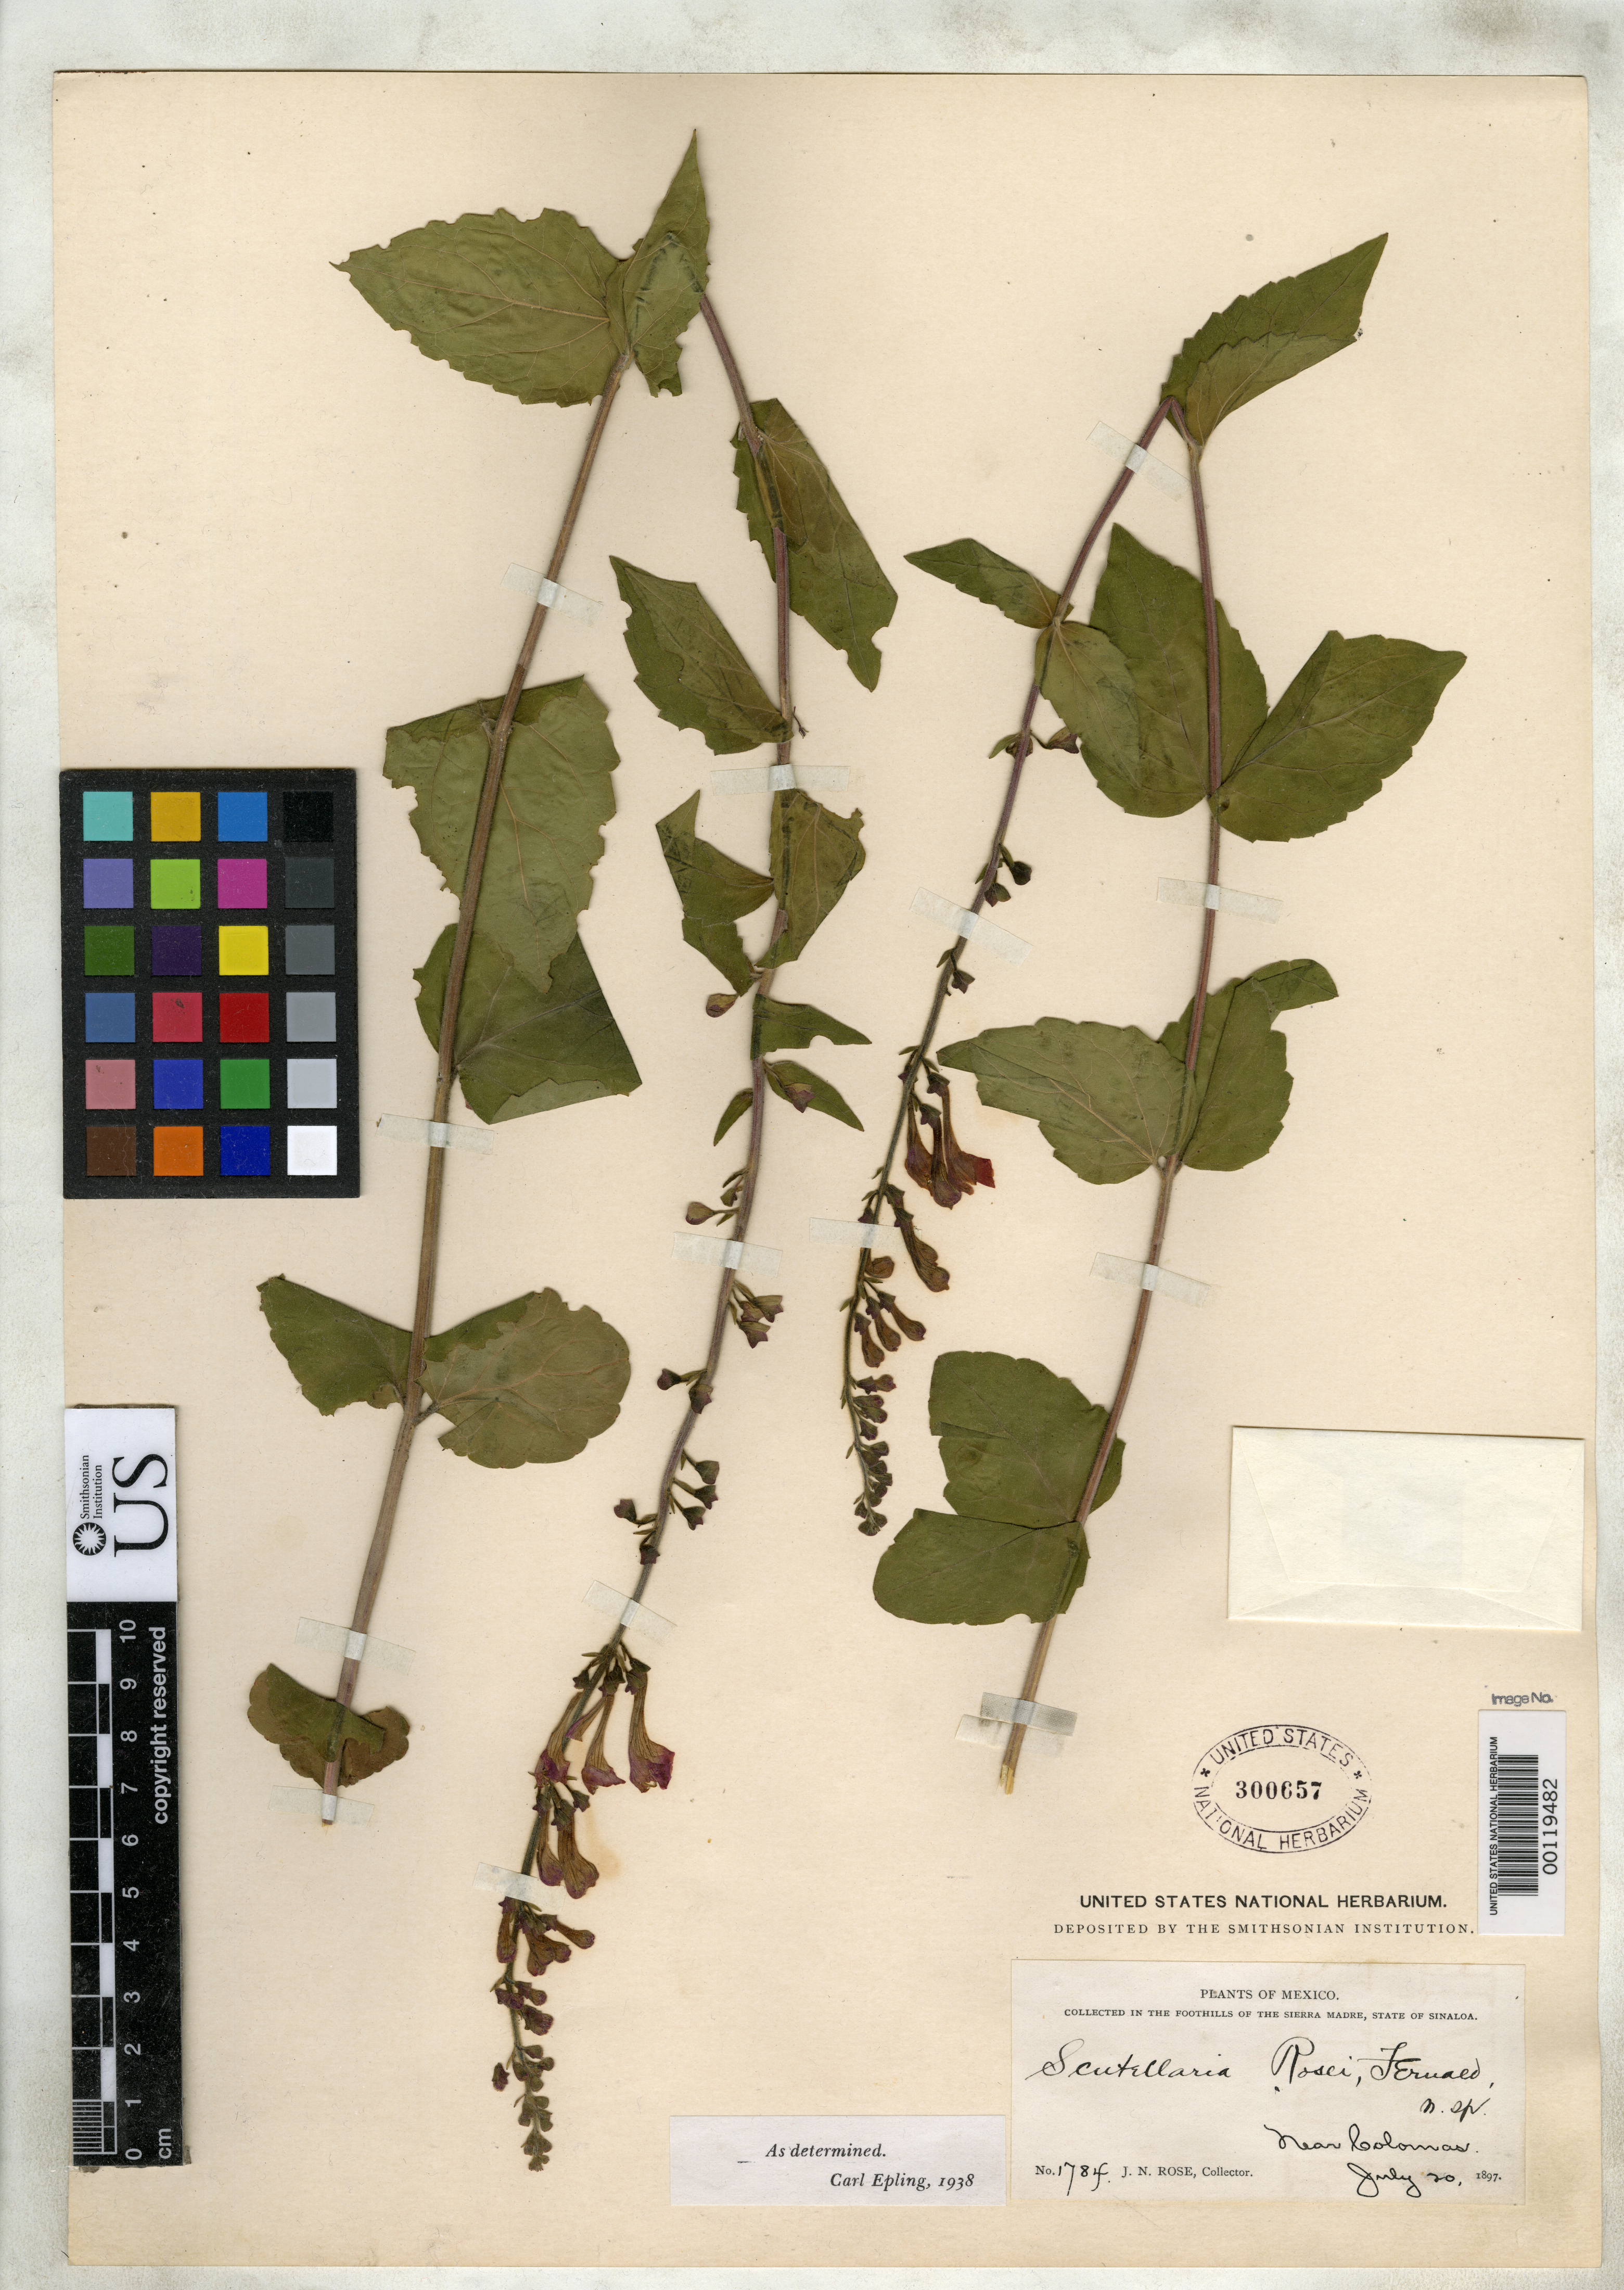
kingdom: Plantae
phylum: Tracheophyta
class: Magnoliopsida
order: Lamiales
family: Lamiaceae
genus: Scutellaria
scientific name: Scutellaria rosei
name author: Fernald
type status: Isotype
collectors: J. N. Rose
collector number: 1784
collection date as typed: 20 Jul 1897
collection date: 1897-07-20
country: Mexico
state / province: Sinaloa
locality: Colomas, Sierra Madre.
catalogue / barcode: US 300657